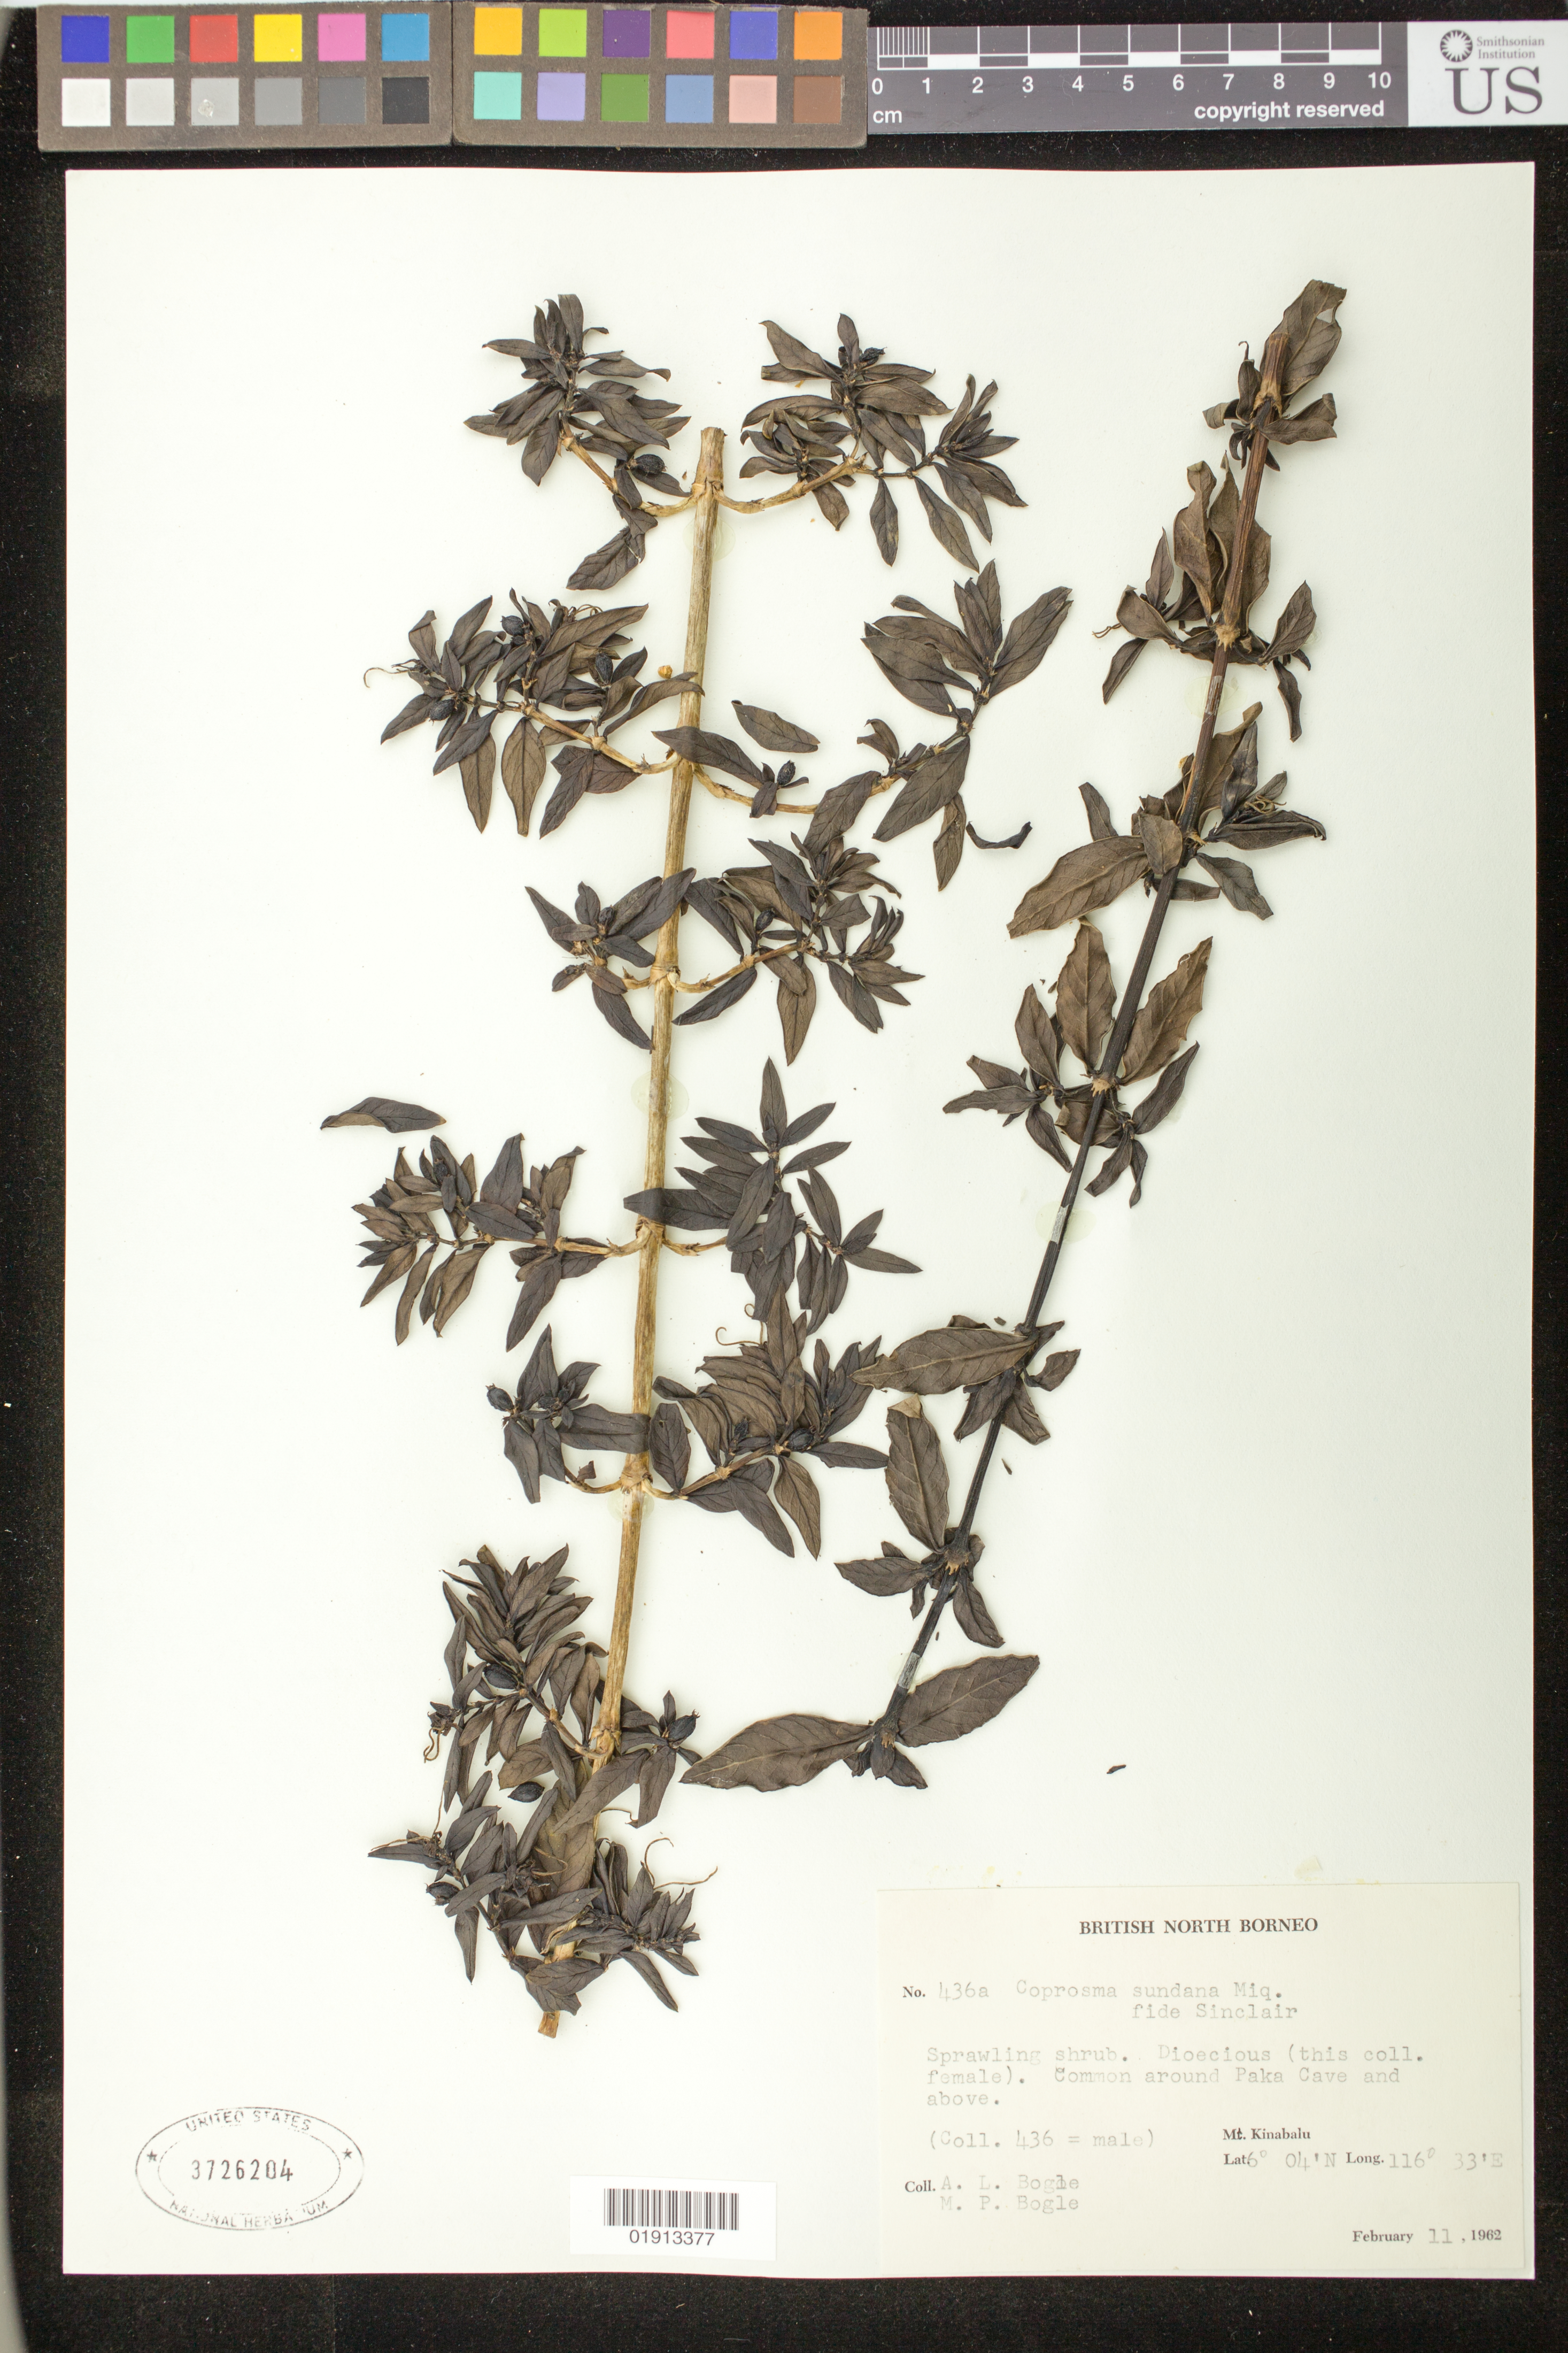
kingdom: Plantae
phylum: Tracheophyta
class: Magnoliopsida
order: Gentianales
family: Rubiaceae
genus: Coprosma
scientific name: Coprosma sundana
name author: Miq.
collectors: Bogle, A.L. & M. Bogle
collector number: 436a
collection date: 1962-02-11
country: Malaysia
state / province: Sabah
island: Borneo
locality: British North Borneo, Mt. Kinabalu, around Paka Cave and above.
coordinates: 6 04 N, 116 33 E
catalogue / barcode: US 3726204